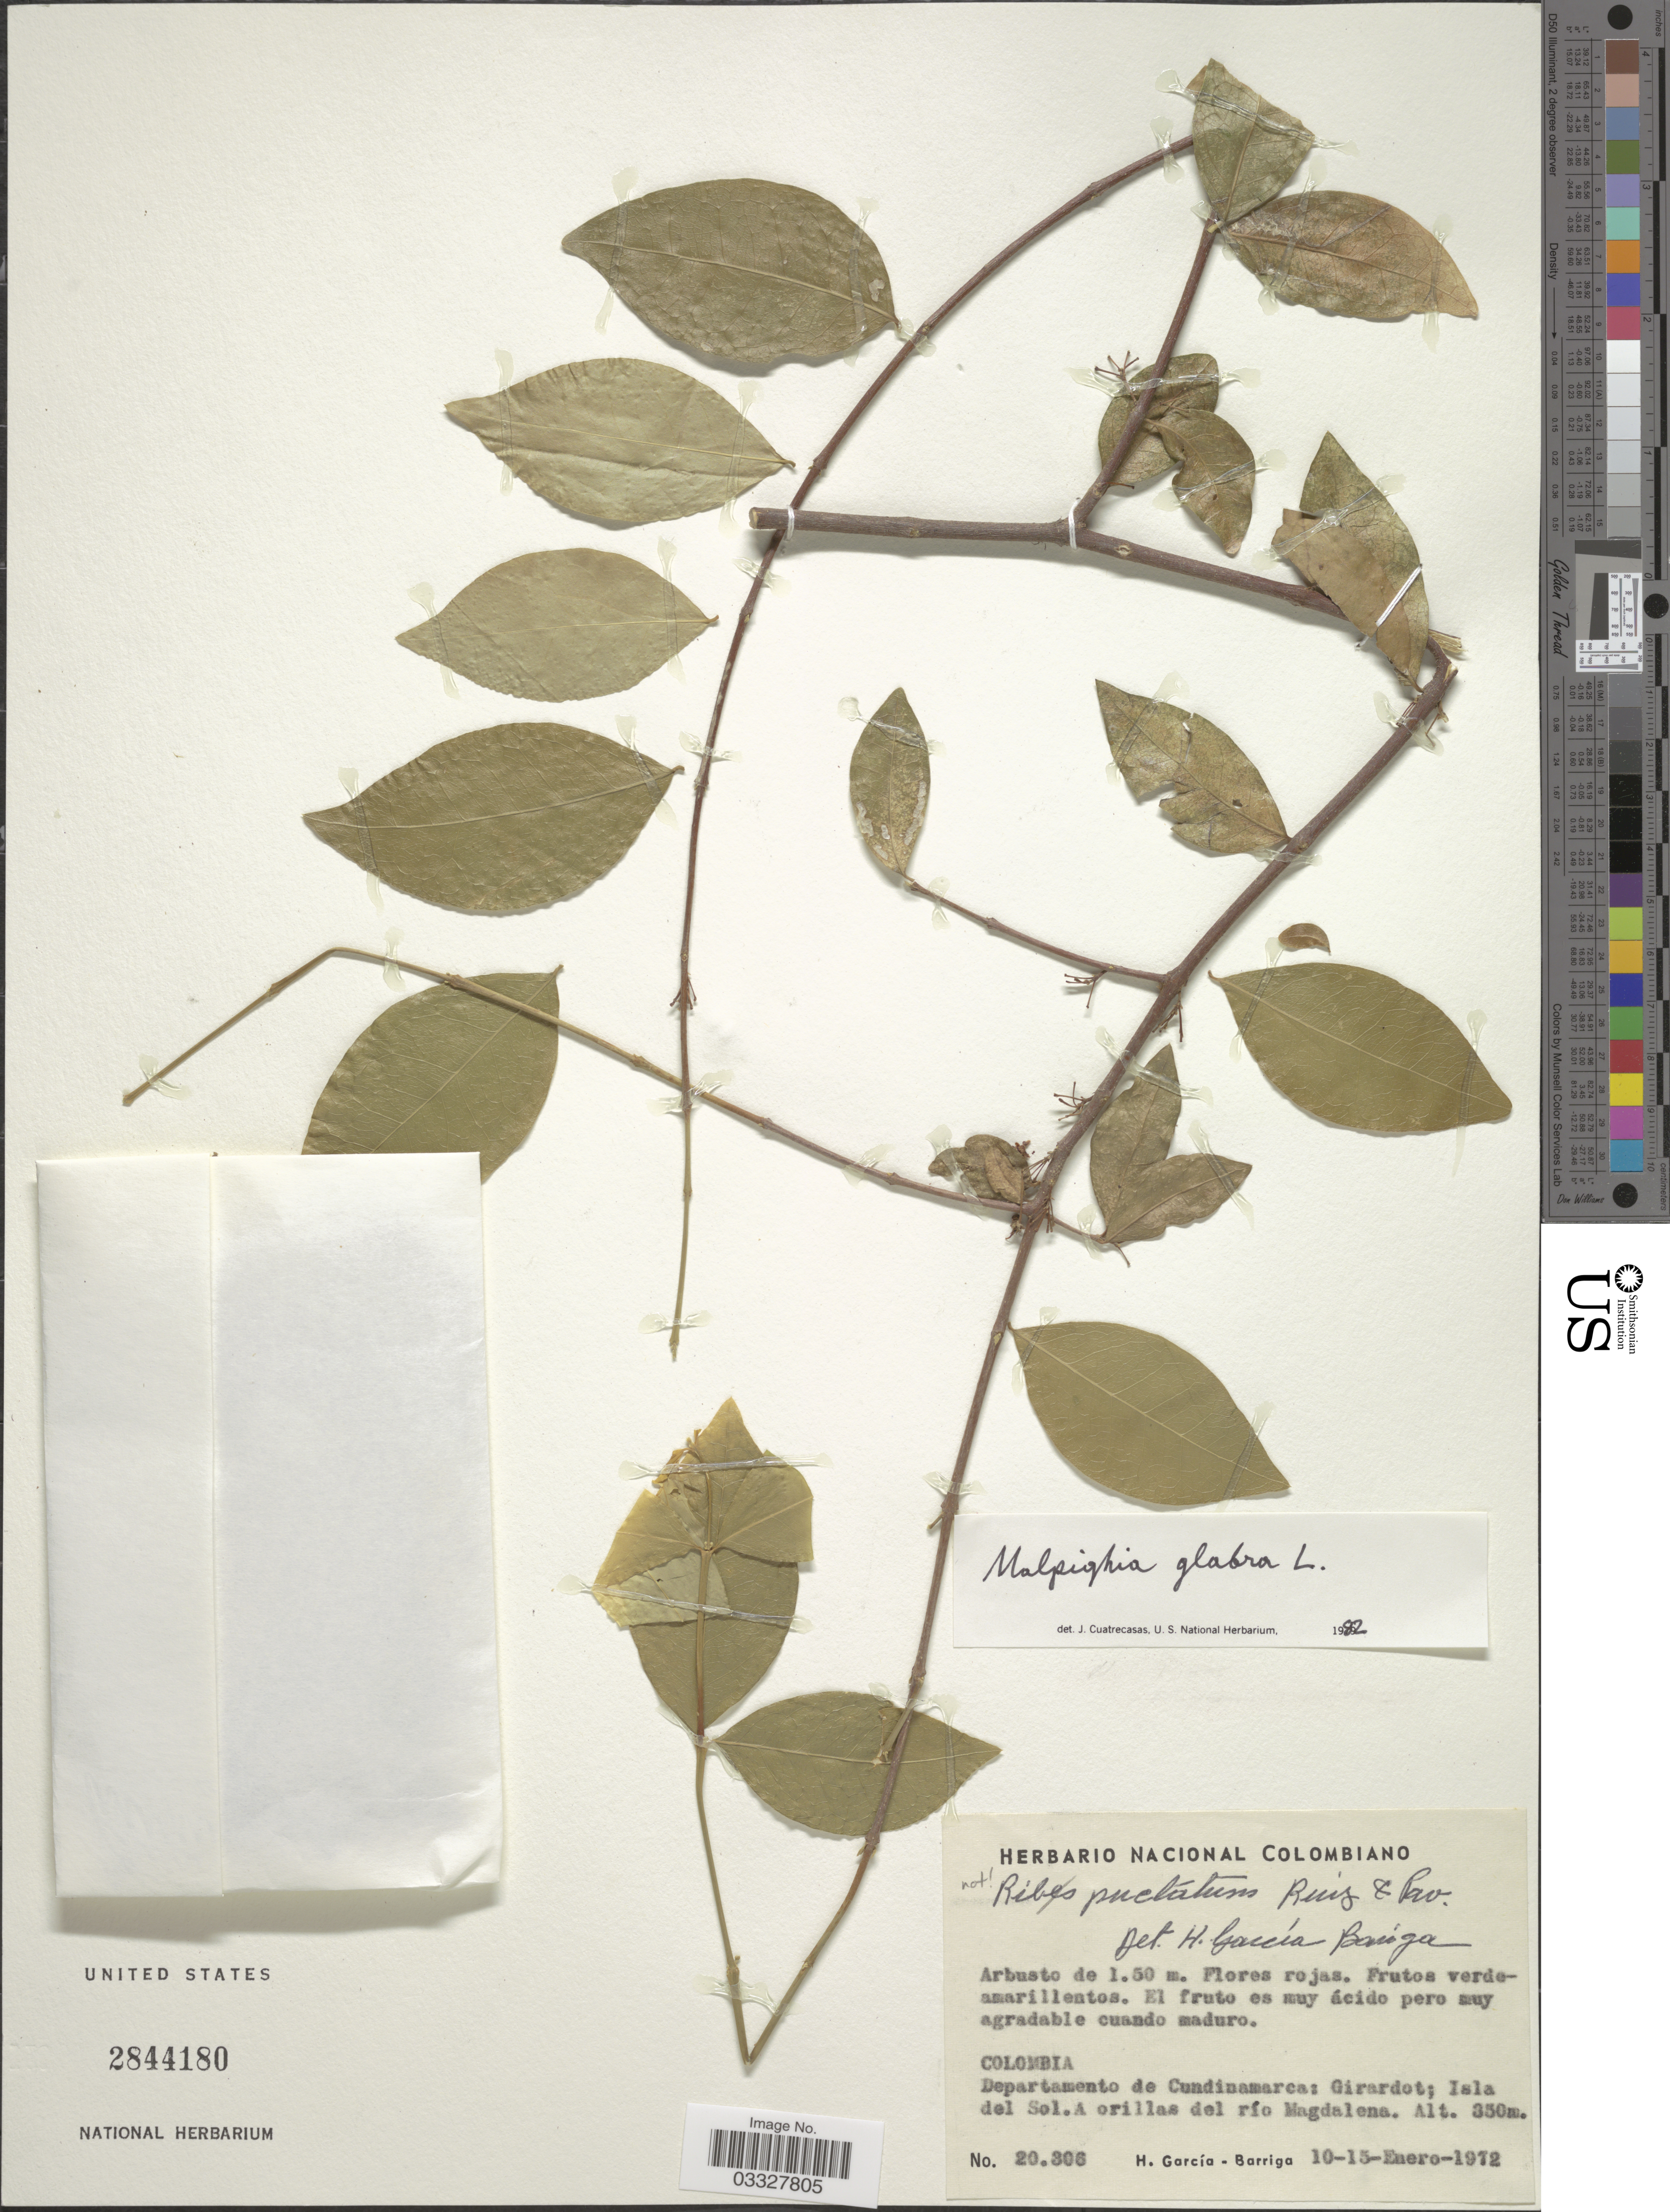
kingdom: Plantae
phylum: Tracheophyta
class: Magnoliopsida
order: Malpighiales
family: Malpighiaceae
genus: Malpighia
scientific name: Malpighia glabra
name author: L.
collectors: H. García Barriga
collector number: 20306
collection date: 1972-01-10/1972-01-15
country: Colombia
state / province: Cundinamarca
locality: Departamento de Cundinamarca: Girardot; Isla del Sol. A orillas del río Magdalena.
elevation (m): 350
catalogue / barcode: US 2844180